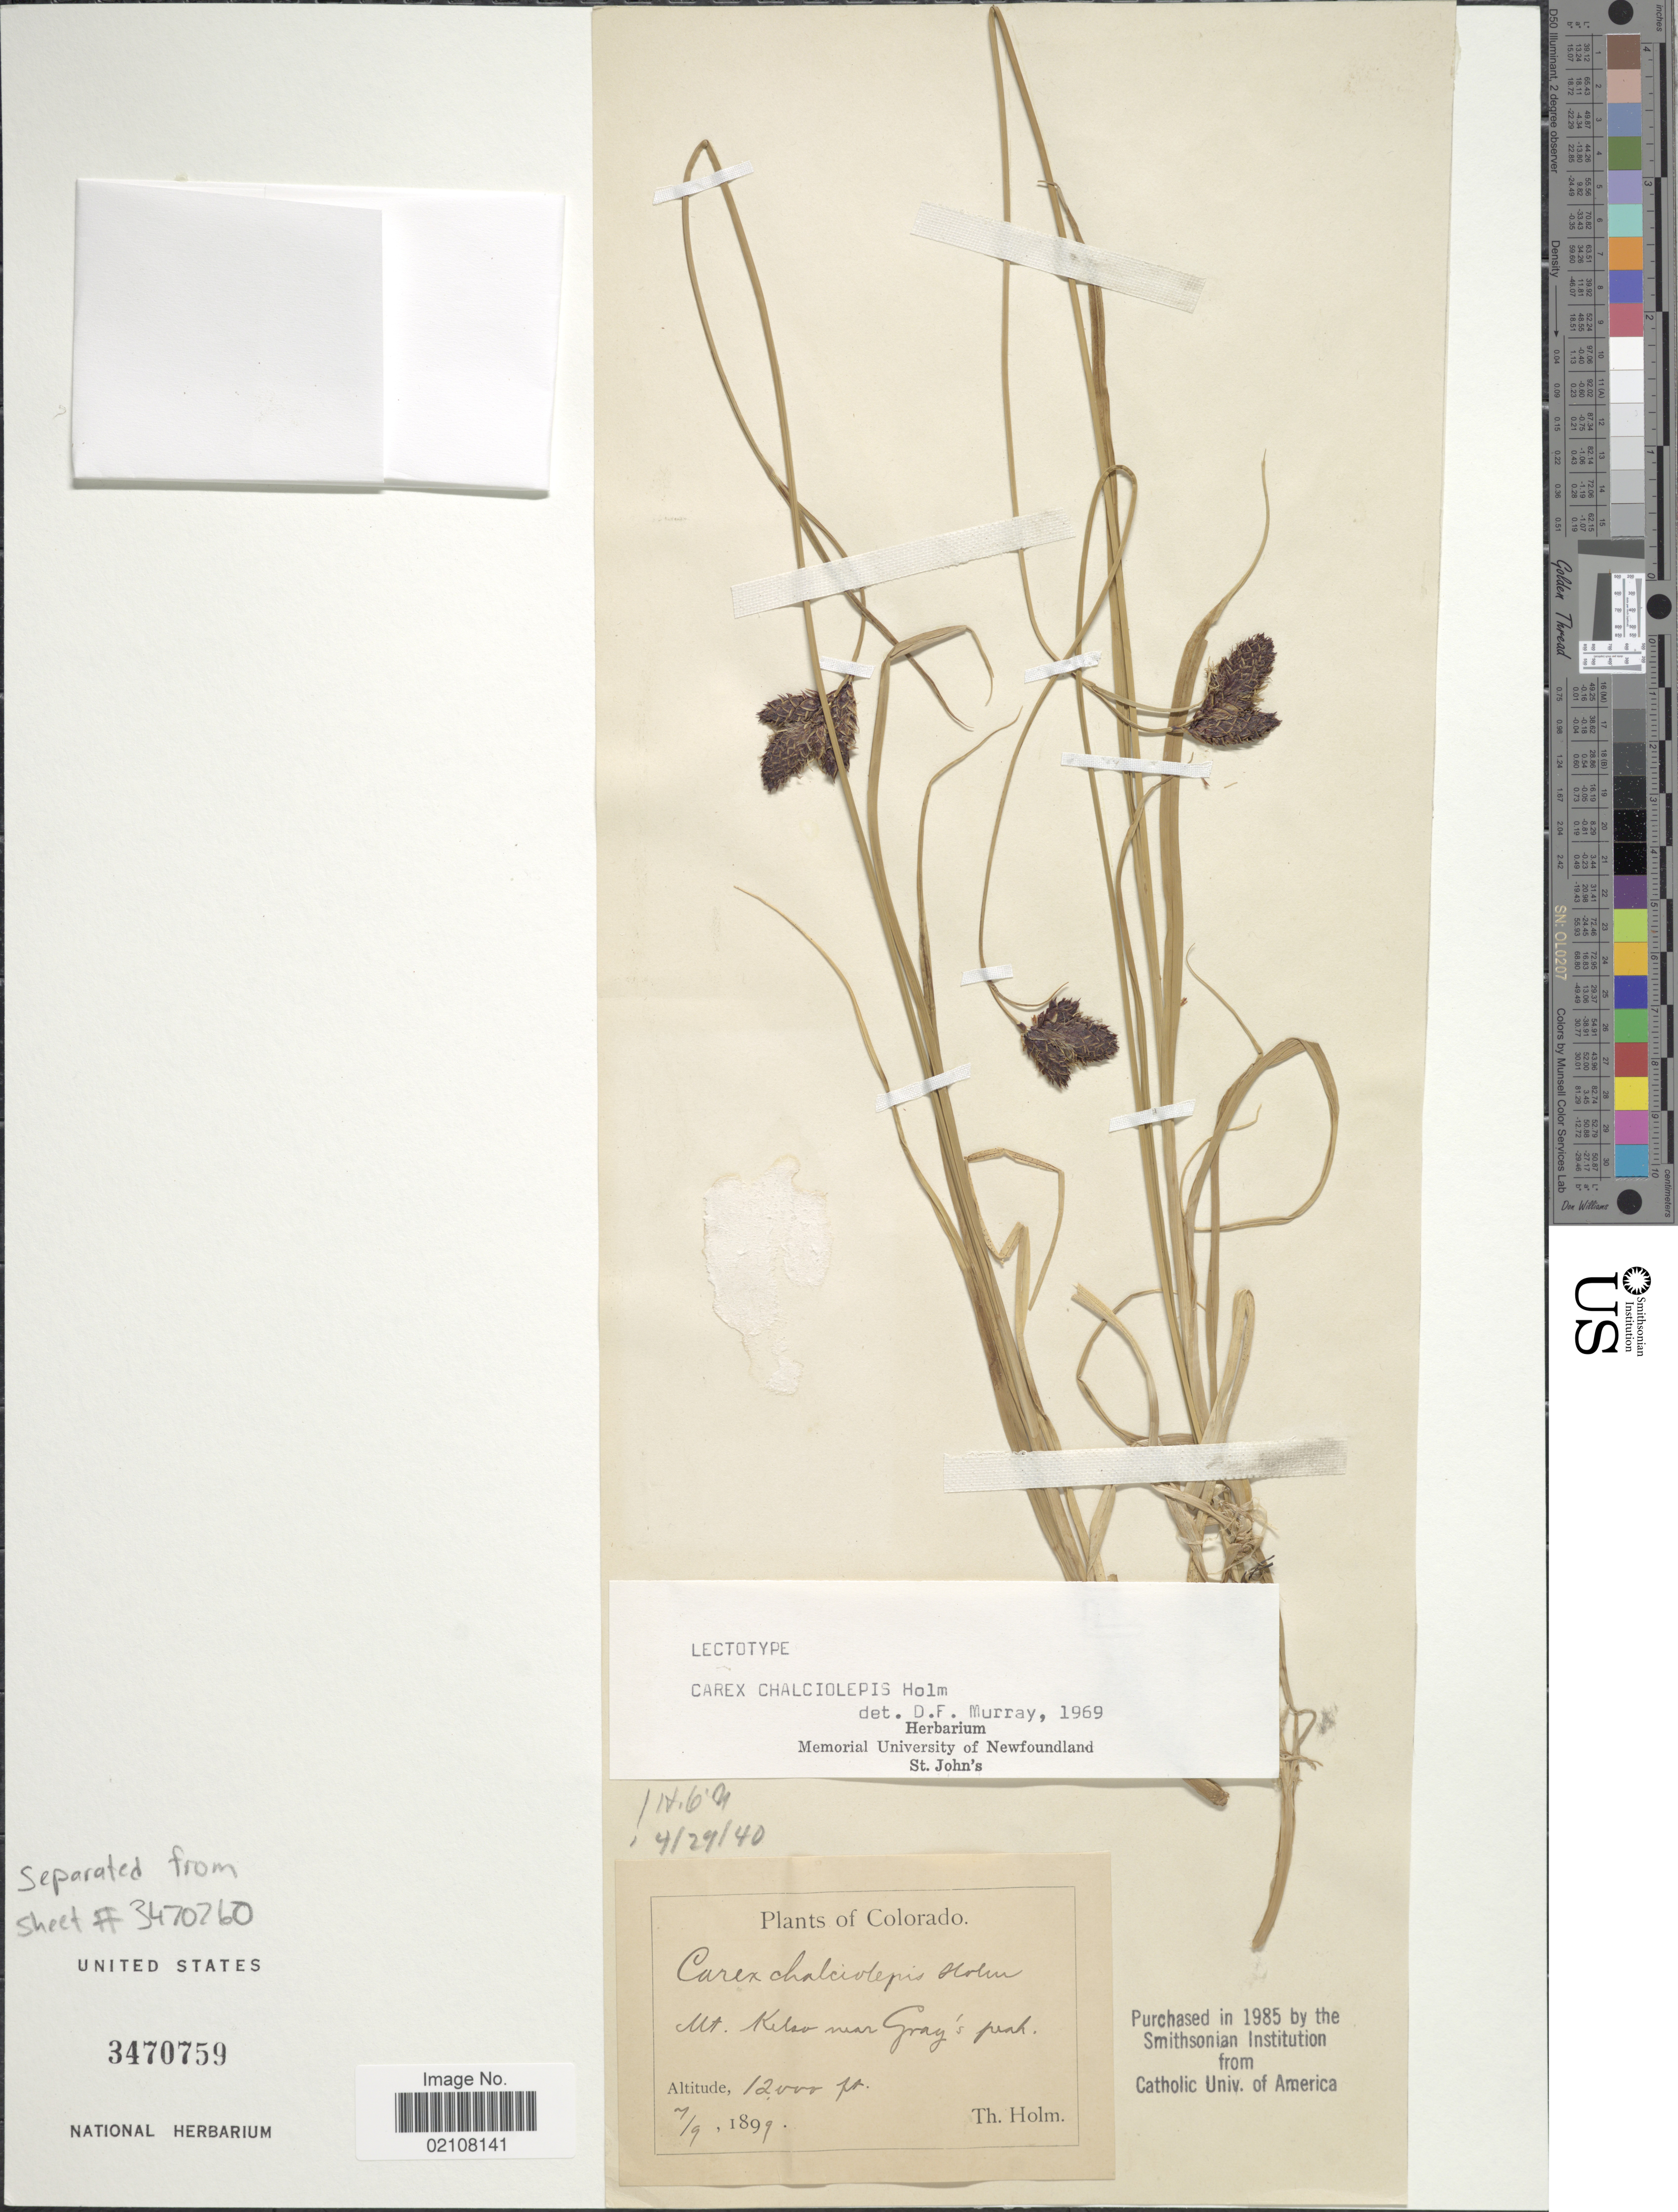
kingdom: Plantae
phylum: Tracheophyta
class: Liliopsida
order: Poales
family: Cyperaceae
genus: Carex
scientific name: Carex chalciolepis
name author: Holm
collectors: T. Holm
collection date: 1899-07-09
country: United States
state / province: Colorado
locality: Mt. Kelso near Gray's peak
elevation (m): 3658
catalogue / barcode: US 3470759